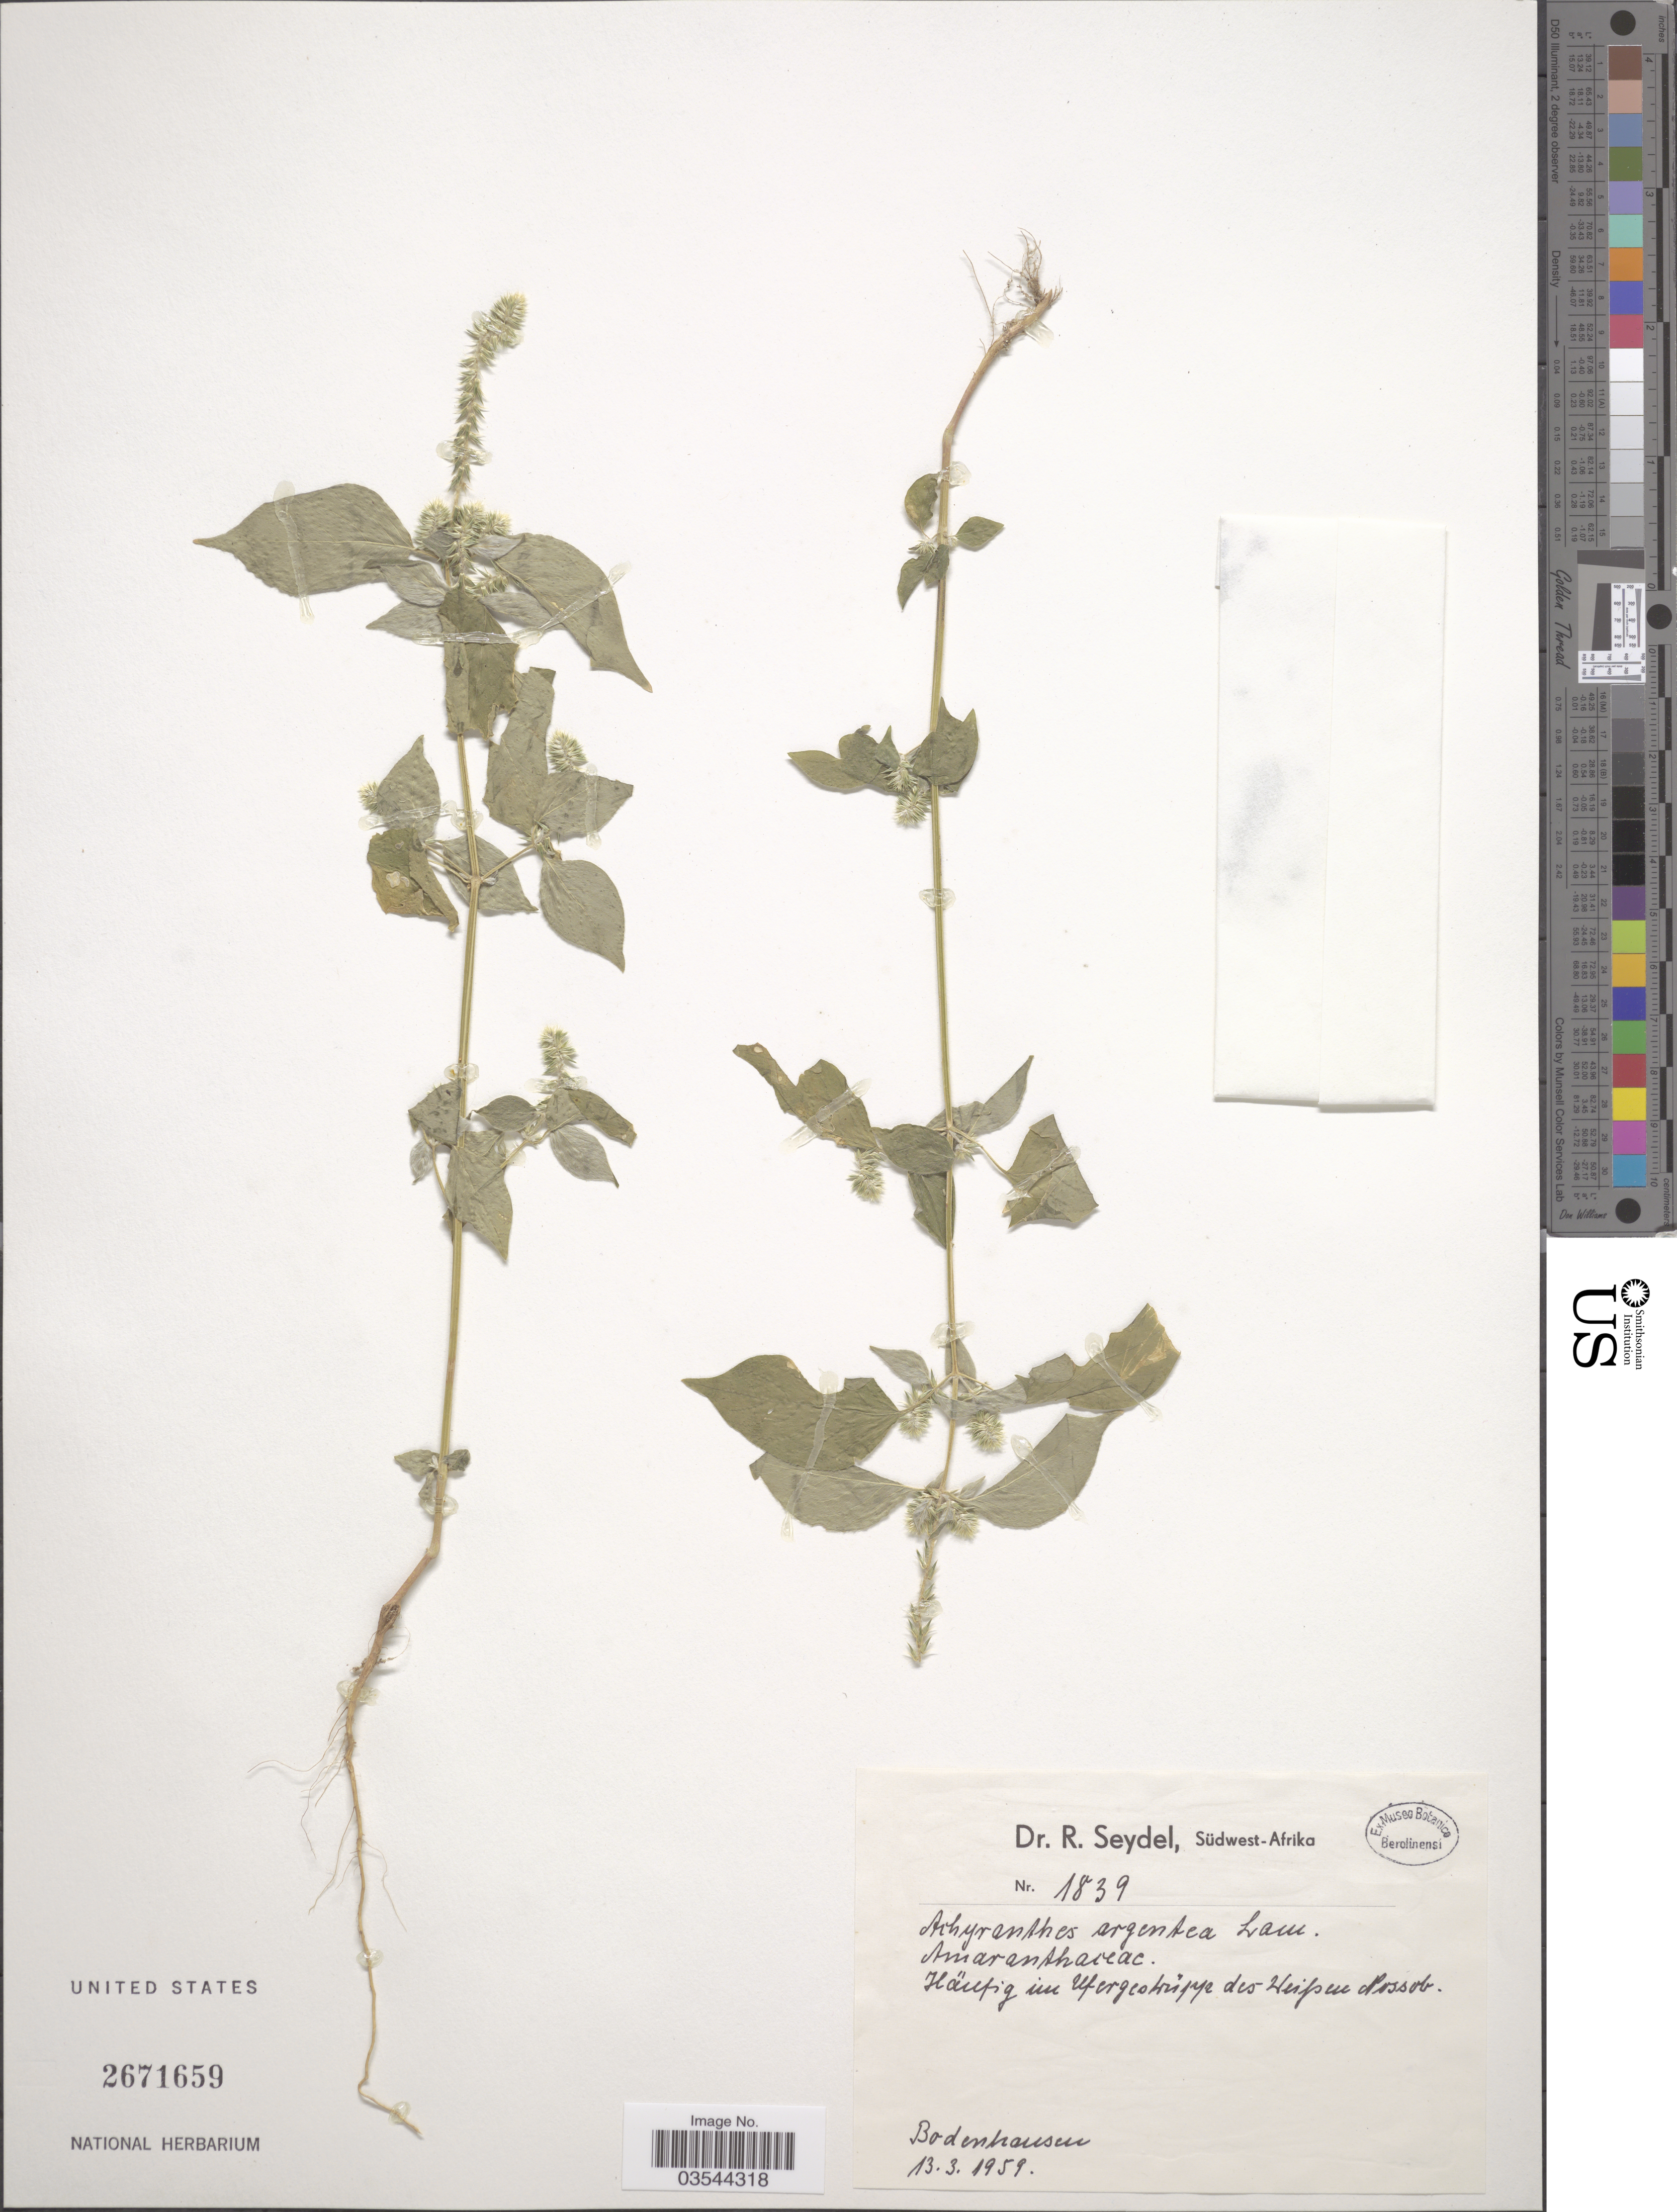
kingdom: Plantae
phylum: Tracheophyta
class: Magnoliopsida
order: Caryophyllales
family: Amaranthaceae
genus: Achyranthes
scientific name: Achyranthes aspera var. sicula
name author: L.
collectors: R. Seydel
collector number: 1839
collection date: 1959-03-13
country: Namibia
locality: Südwest-Afrika. Bodenhausen.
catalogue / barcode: US 2671659